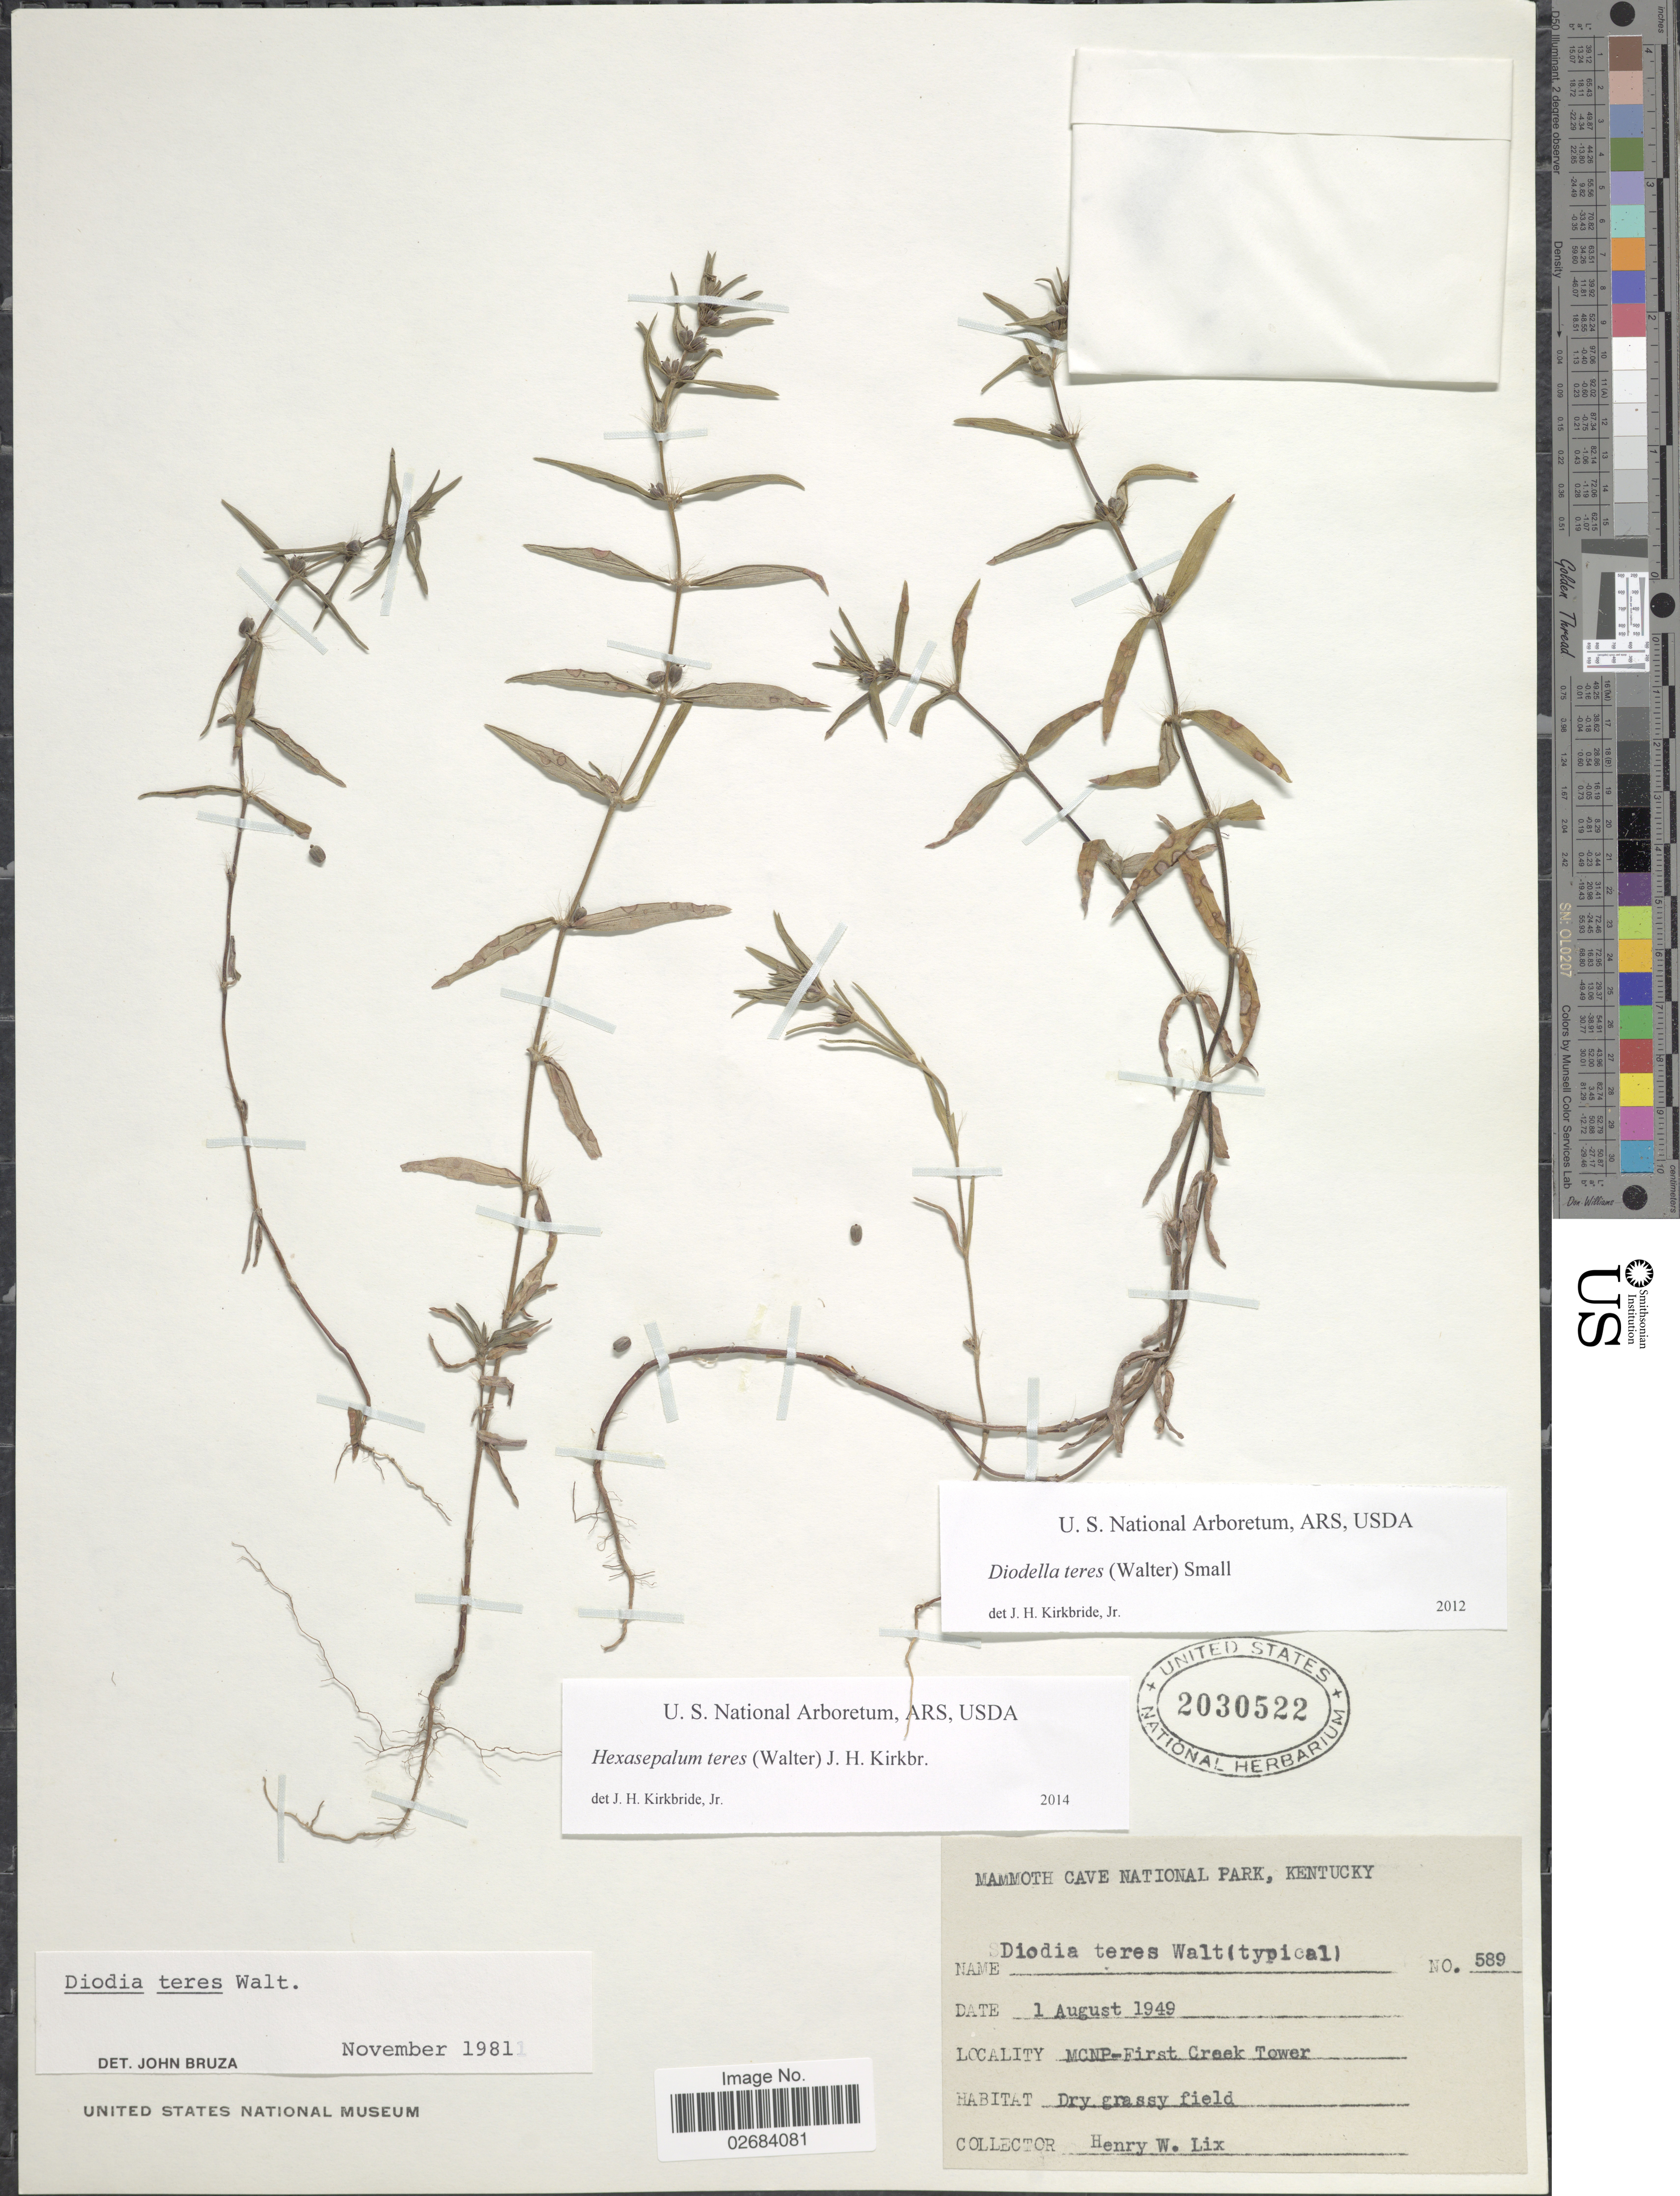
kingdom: Plantae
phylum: Tracheophyta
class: Magnoliopsida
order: Gentianales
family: Rubiaceae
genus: Diodia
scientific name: Diodia teres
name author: Walter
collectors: H. W. Lix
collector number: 589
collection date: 1949-08-01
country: United States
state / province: Kentucky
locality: Mammoth Cave National Park, MCNP-First Creek Tower.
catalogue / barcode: US 2030522